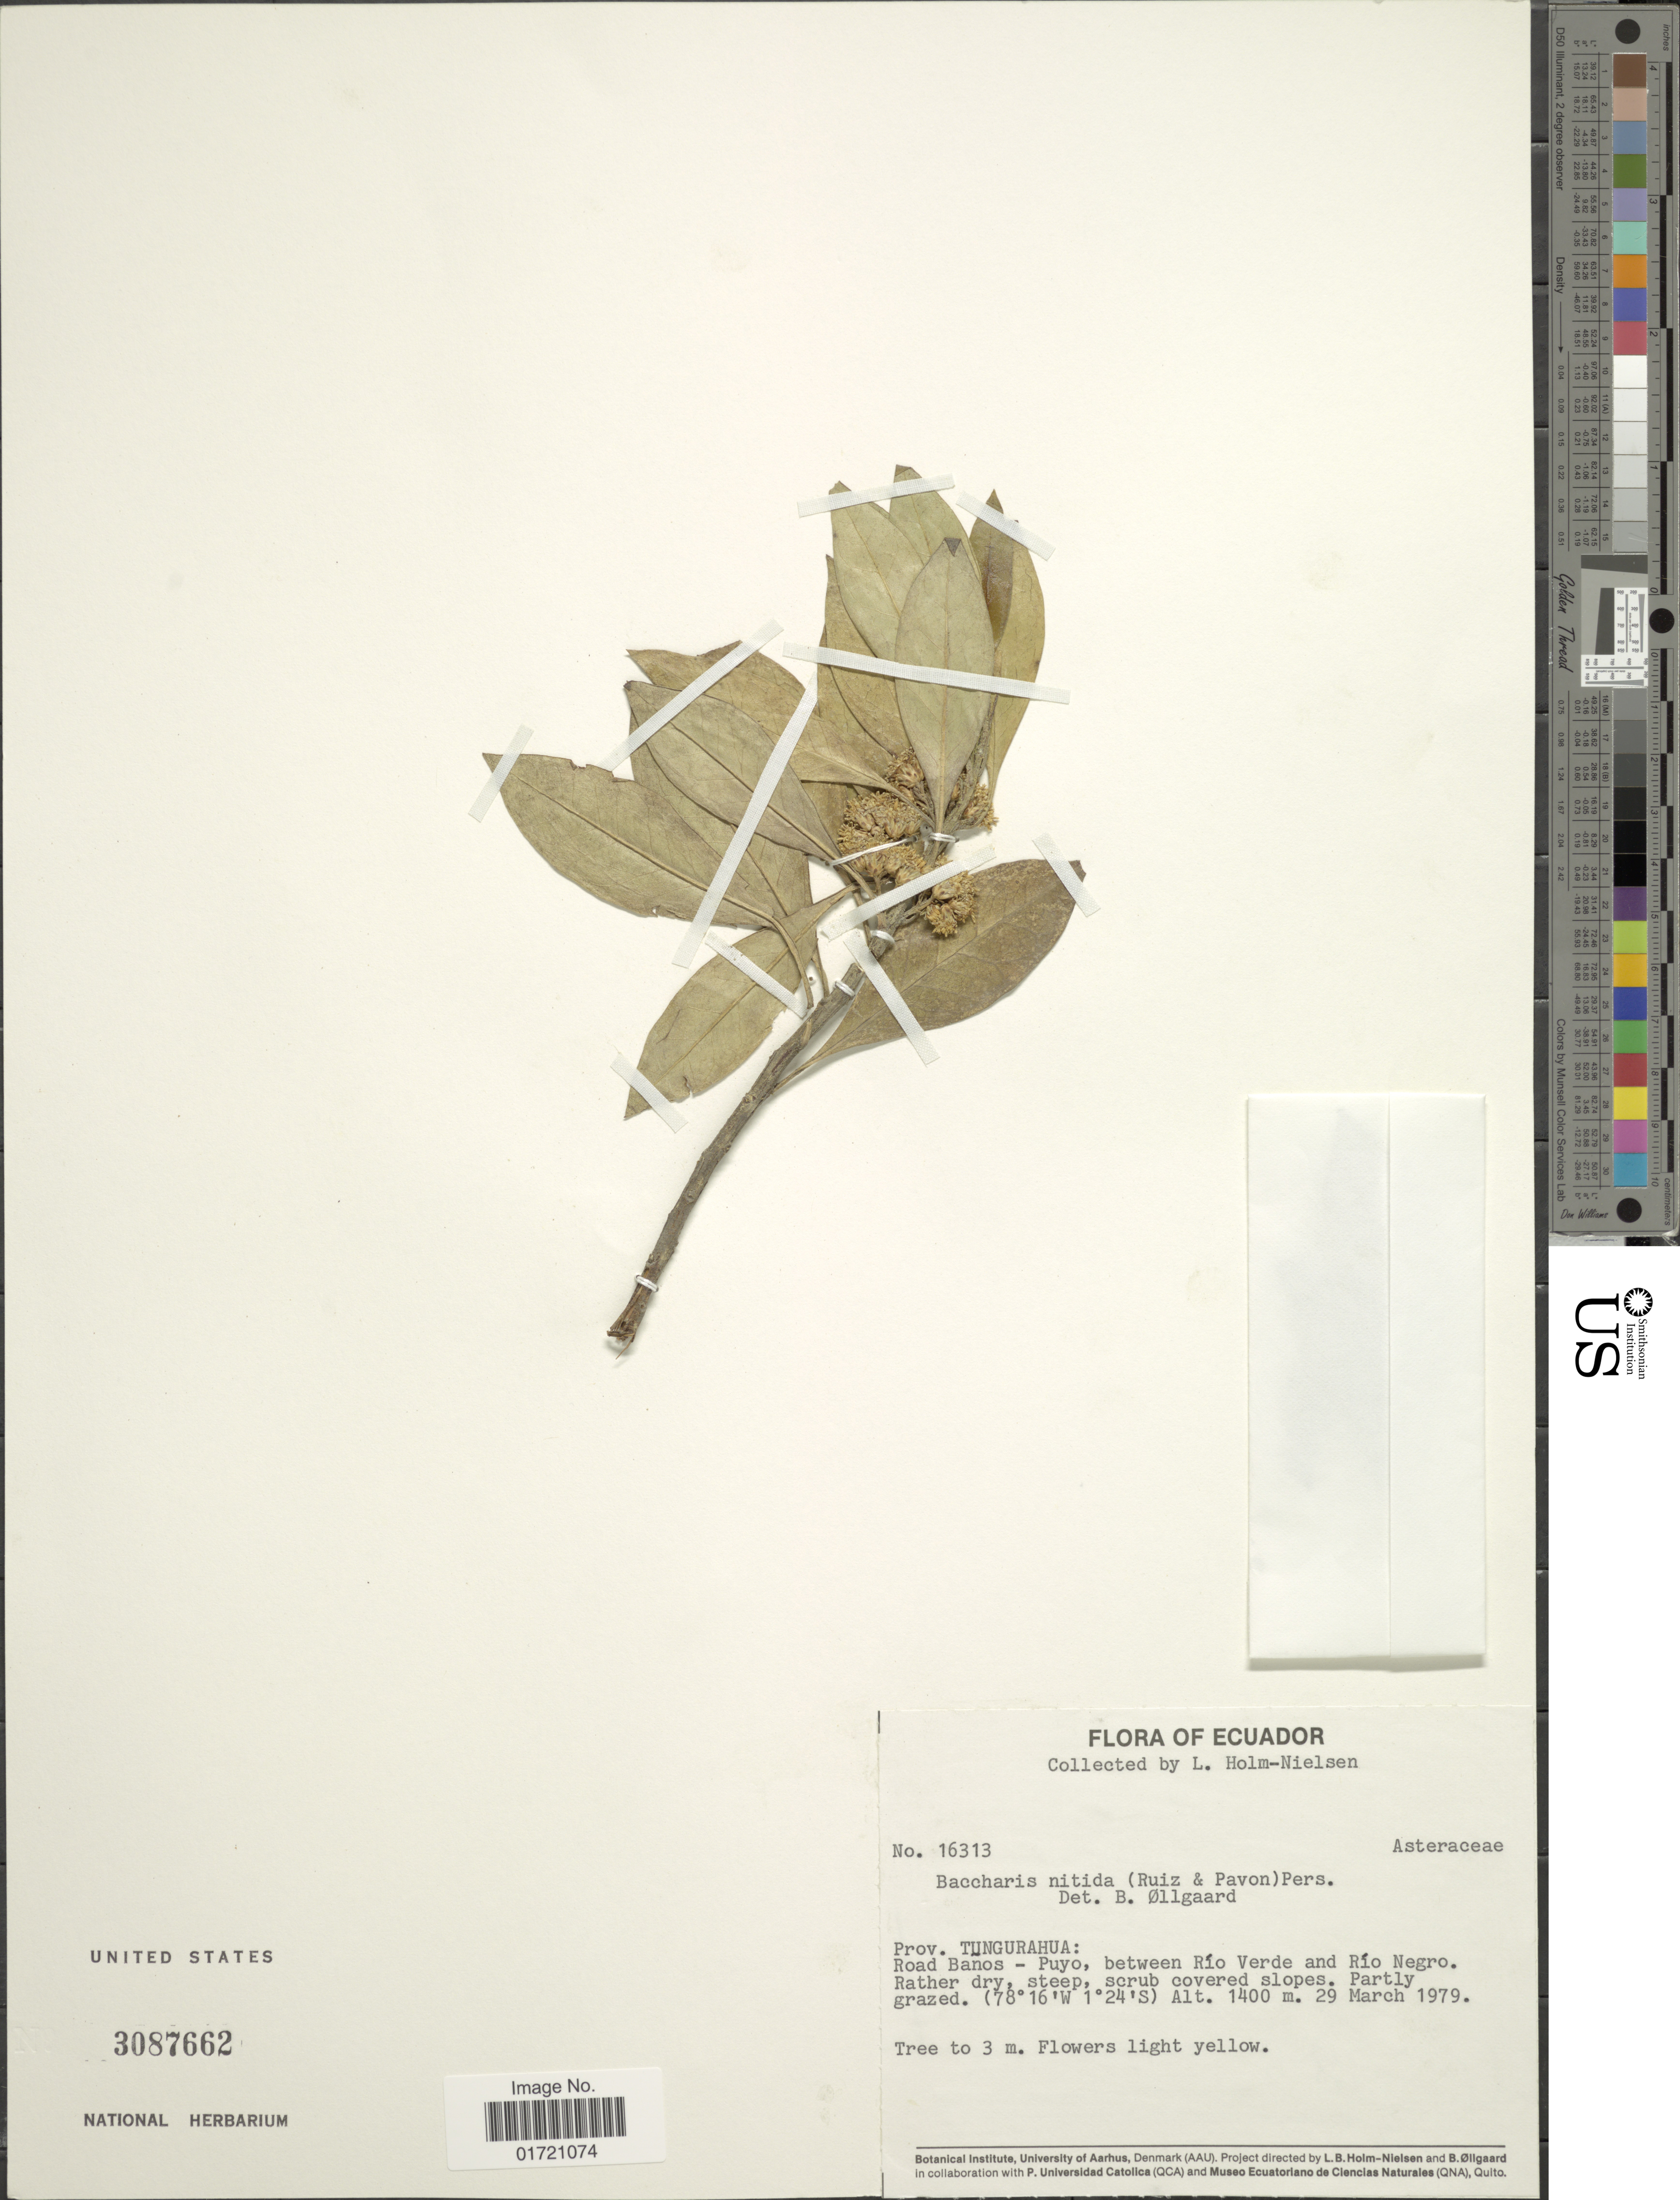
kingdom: Plantae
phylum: Tracheophyta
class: Magnoliopsida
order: Asterales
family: Asteraceae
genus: Baccharis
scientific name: Baccharis nitida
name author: (Ruiz & Pav.) Pers.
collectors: L. B. Holm-Nielsen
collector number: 16313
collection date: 1979-03-29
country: Ecuador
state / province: Tungurahua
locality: Prov. Tungurahua: Road Banos - Puyo, between Río Verde and Río Negro.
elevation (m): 1400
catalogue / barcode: US 3087662